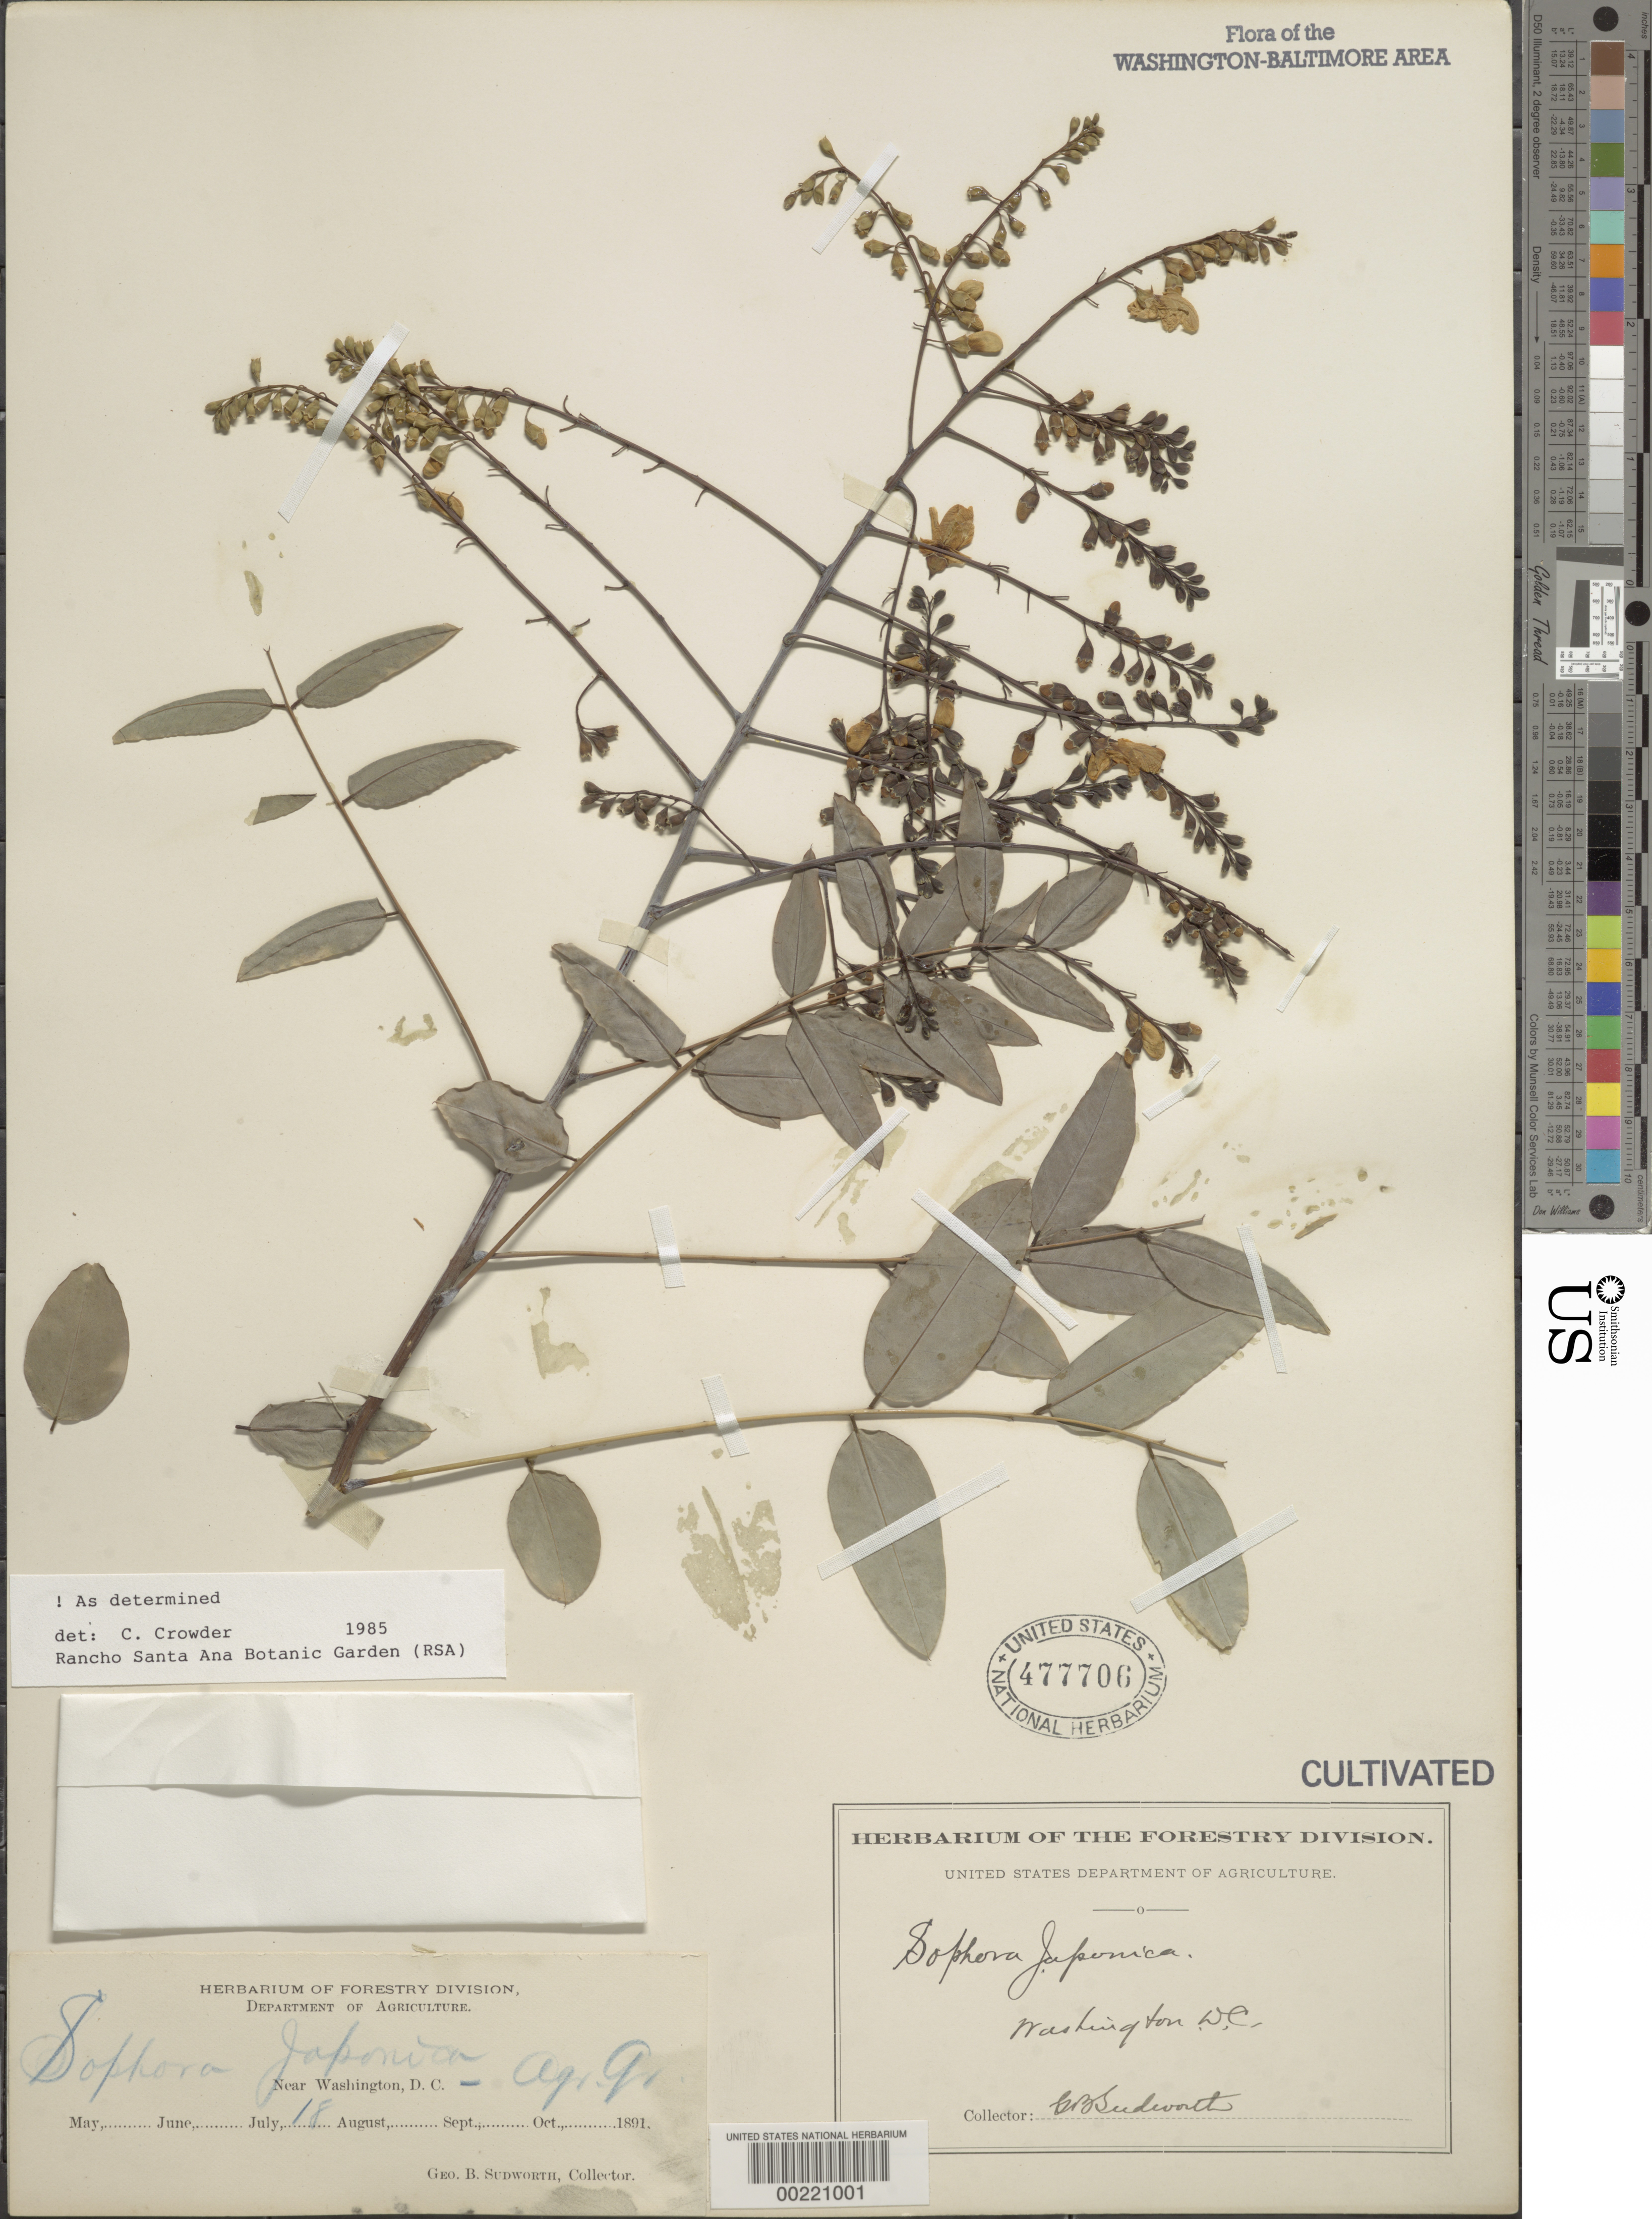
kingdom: Plantae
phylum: Tracheophyta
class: Magnoliopsida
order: Fabales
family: Fabaceae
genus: Sophora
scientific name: Sophora japonica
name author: L.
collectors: G. B. Sudworth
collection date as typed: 18 Jul 1891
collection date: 1891-07-18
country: United States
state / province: District of Columbia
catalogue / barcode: US 477706